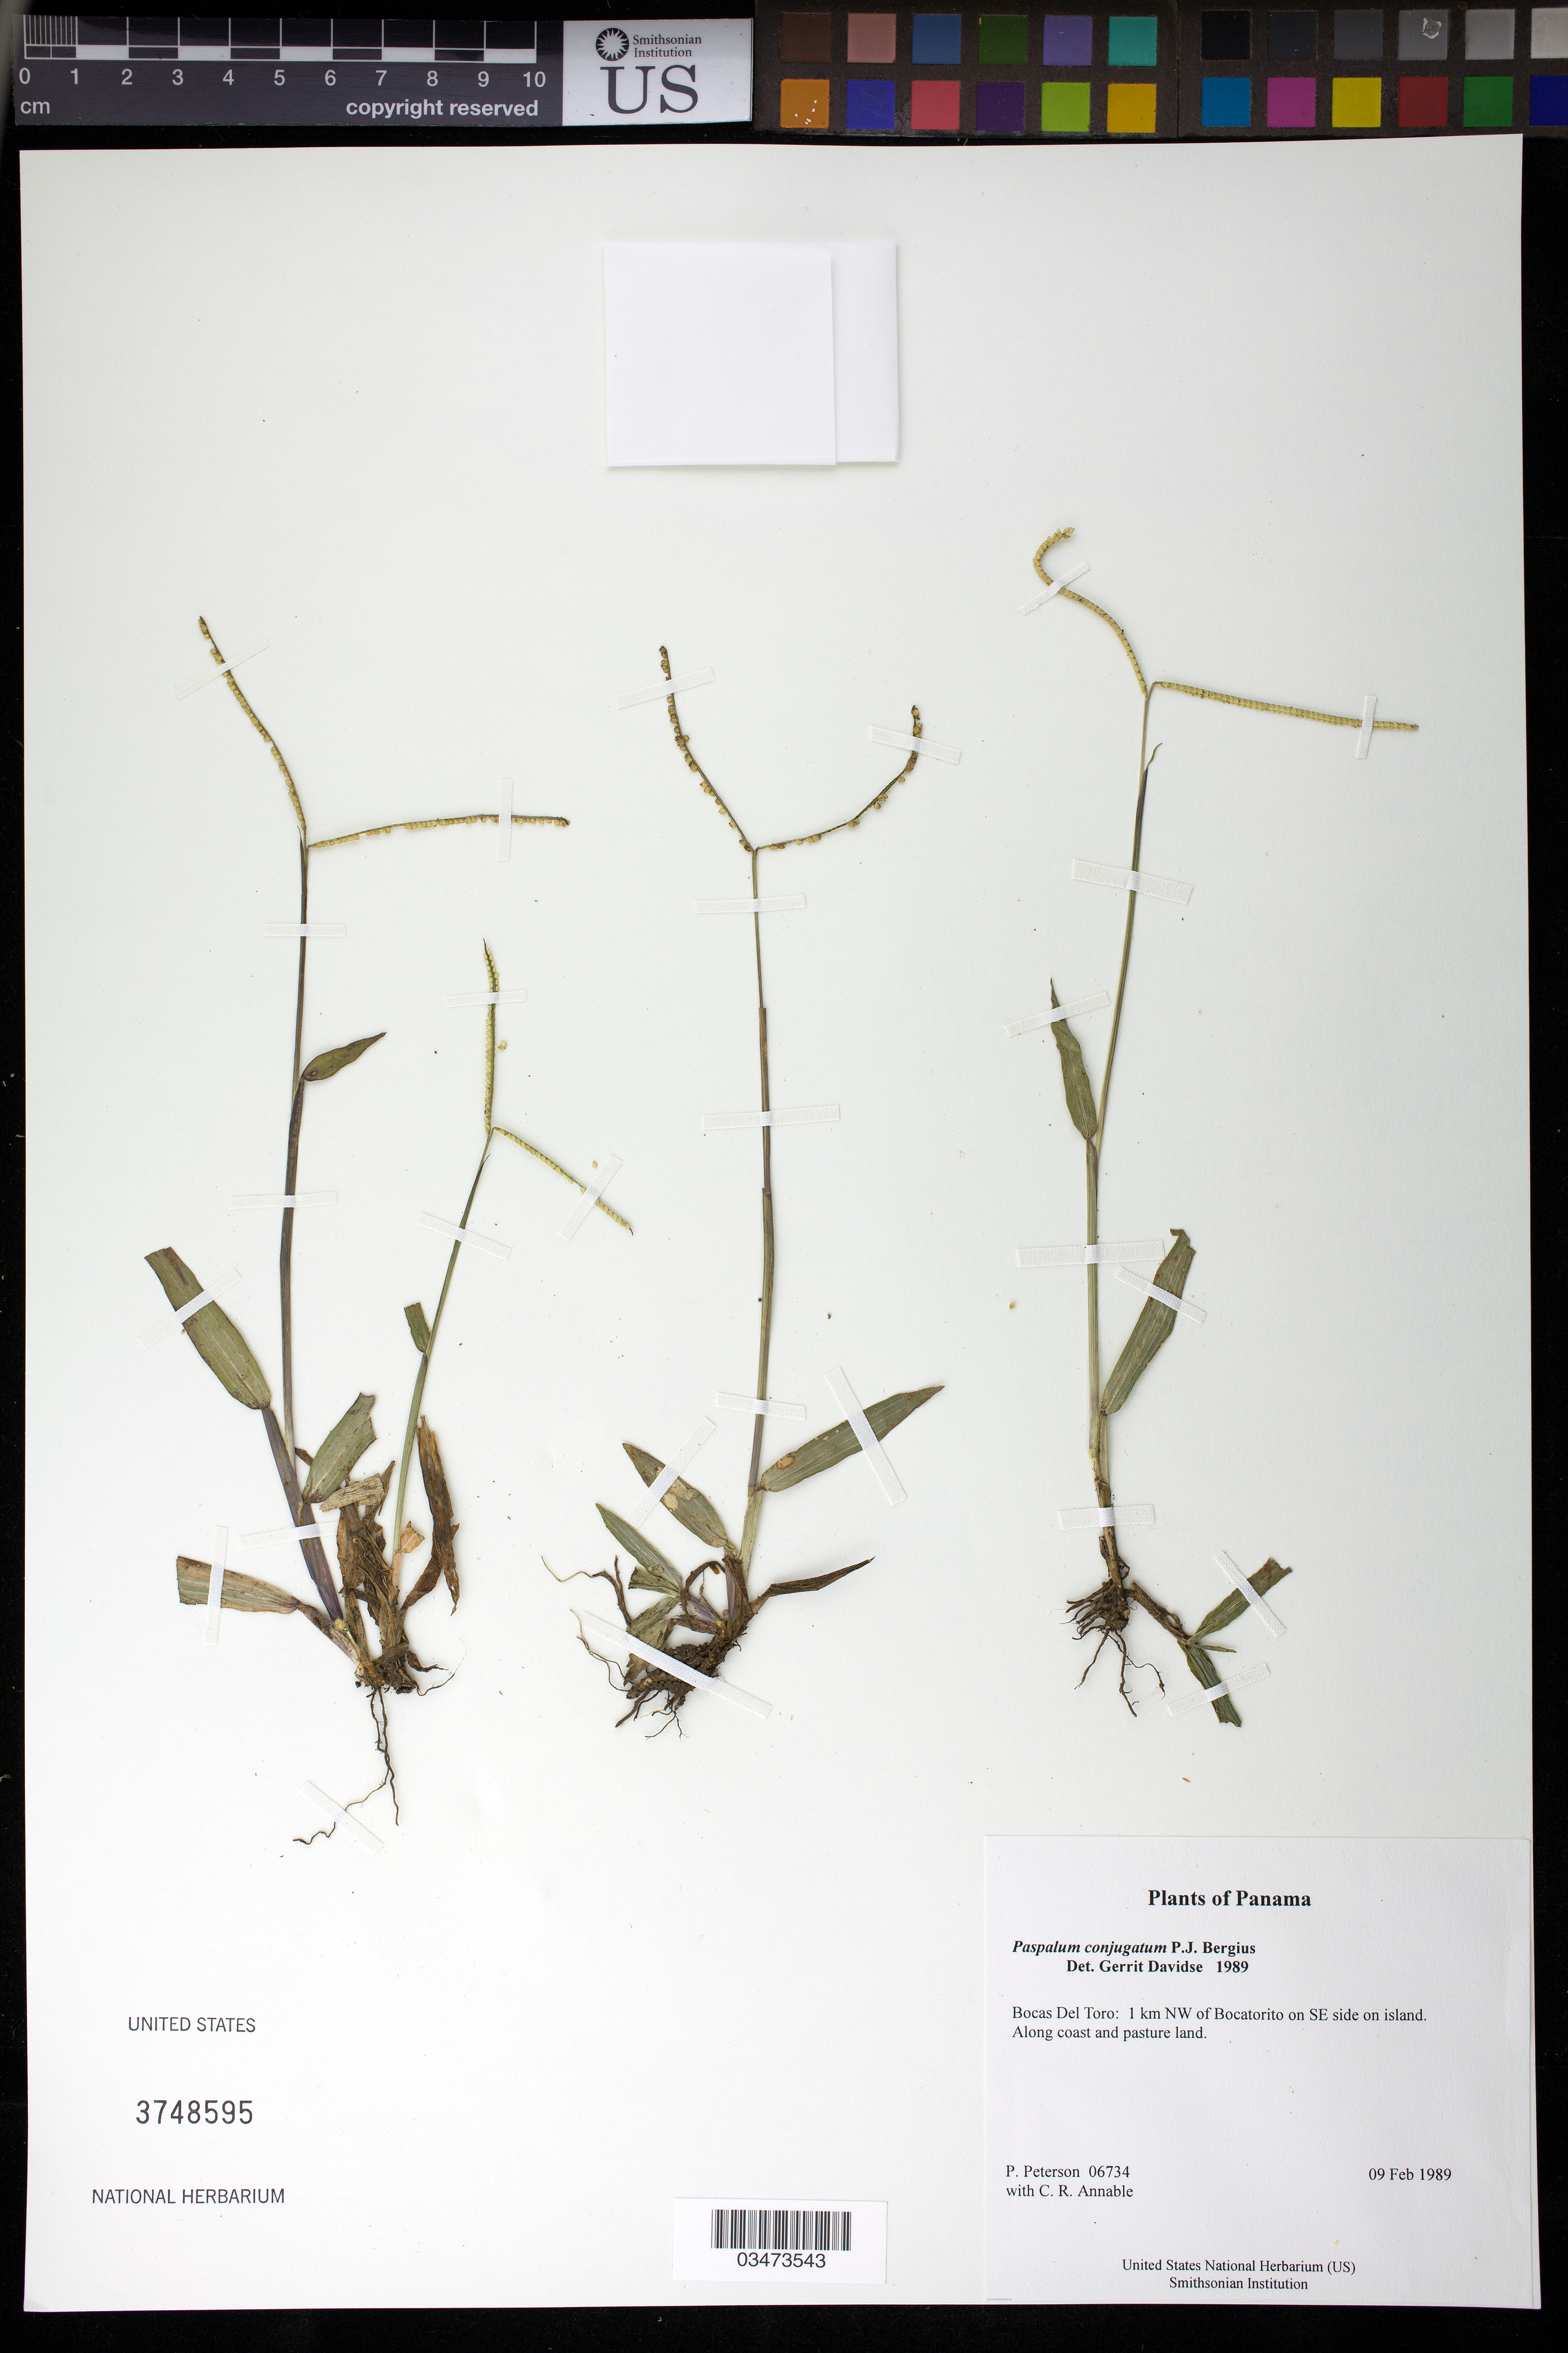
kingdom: Plantae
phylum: Tracheophyta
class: Liliopsida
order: Poales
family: Poaceae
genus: Paspalum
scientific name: Paspalum conjugatum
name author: P.J. Bergius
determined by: Davidse, Gerrit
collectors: P. M. Peterson & C. R. Annable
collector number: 06734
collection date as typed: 09 Feb 1989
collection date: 1989-02-09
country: Panama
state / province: Bocas del Toro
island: San Cristobal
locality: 1 km NW of Bocatorito on SE side on island.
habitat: Along coast and pasture land.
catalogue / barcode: US 3748595